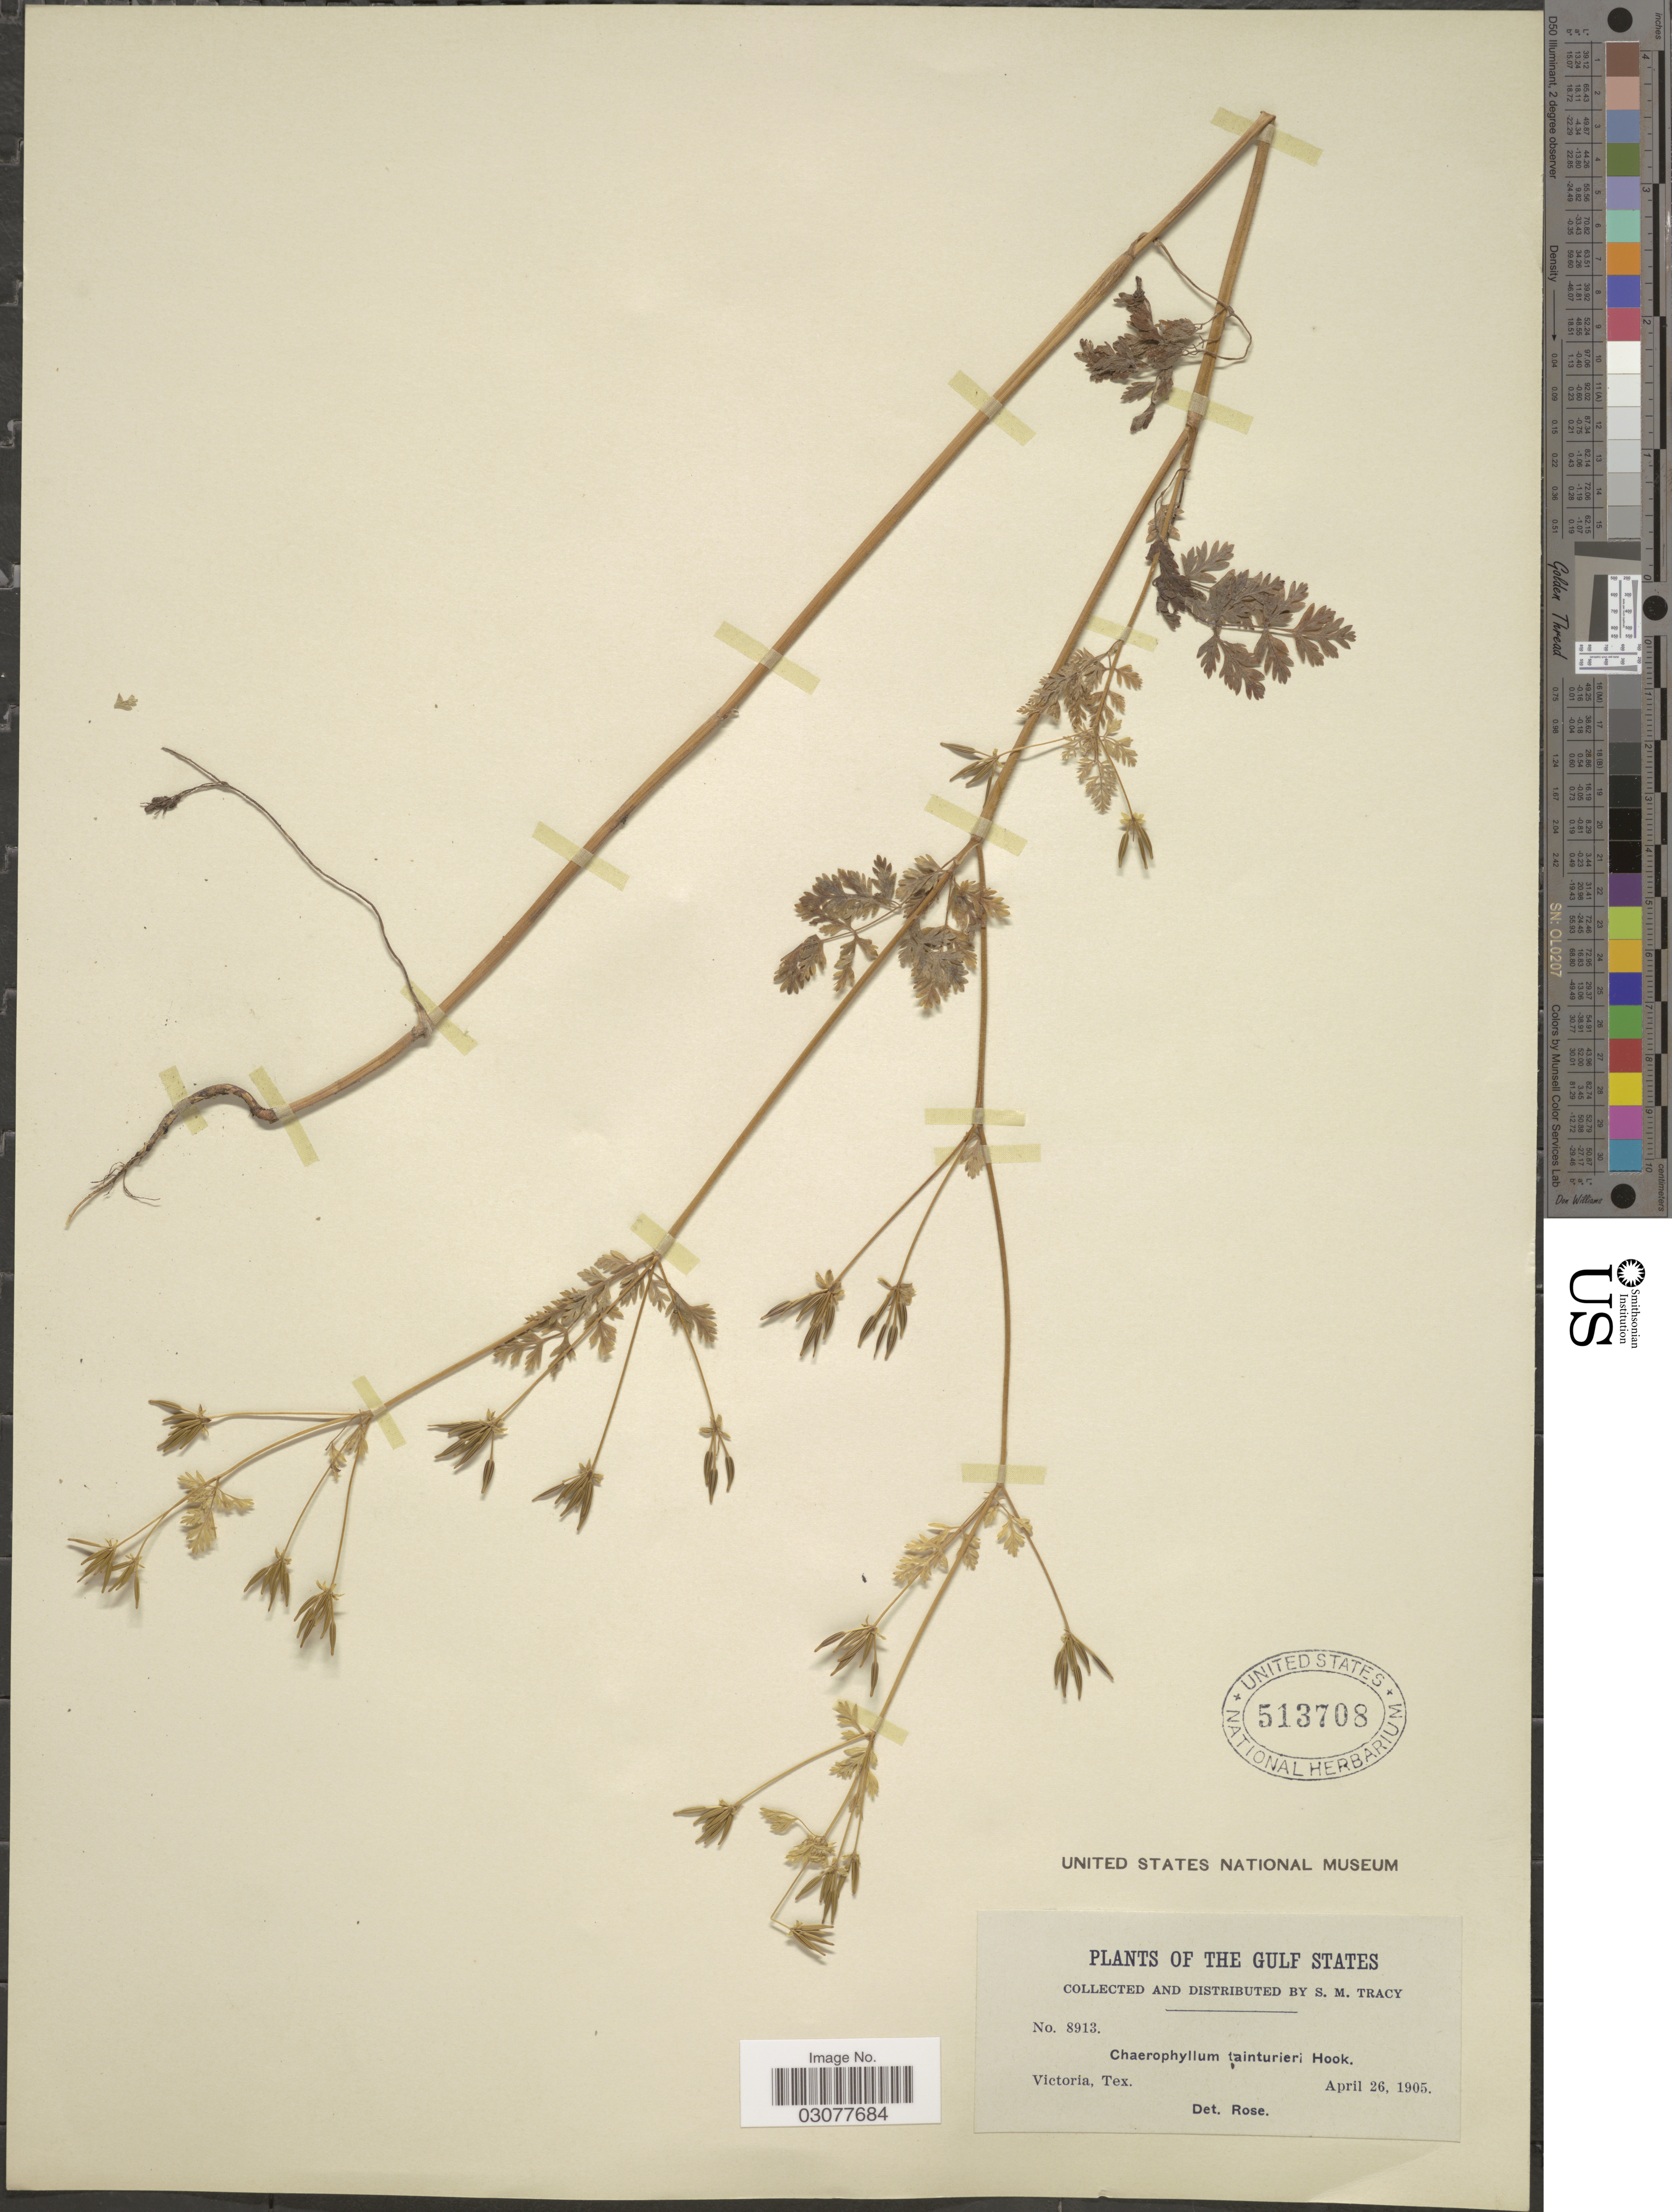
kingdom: Plantae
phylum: Tracheophyta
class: Magnoliopsida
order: Apiales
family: Apiaceae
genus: Chaerophyllum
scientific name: Chaerophyllum tainturieri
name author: Hook.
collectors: S. M. Tracy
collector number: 8913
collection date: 1905-04-26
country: United States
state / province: Texas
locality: The Gulf States, Victoria.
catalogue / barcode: US 513708